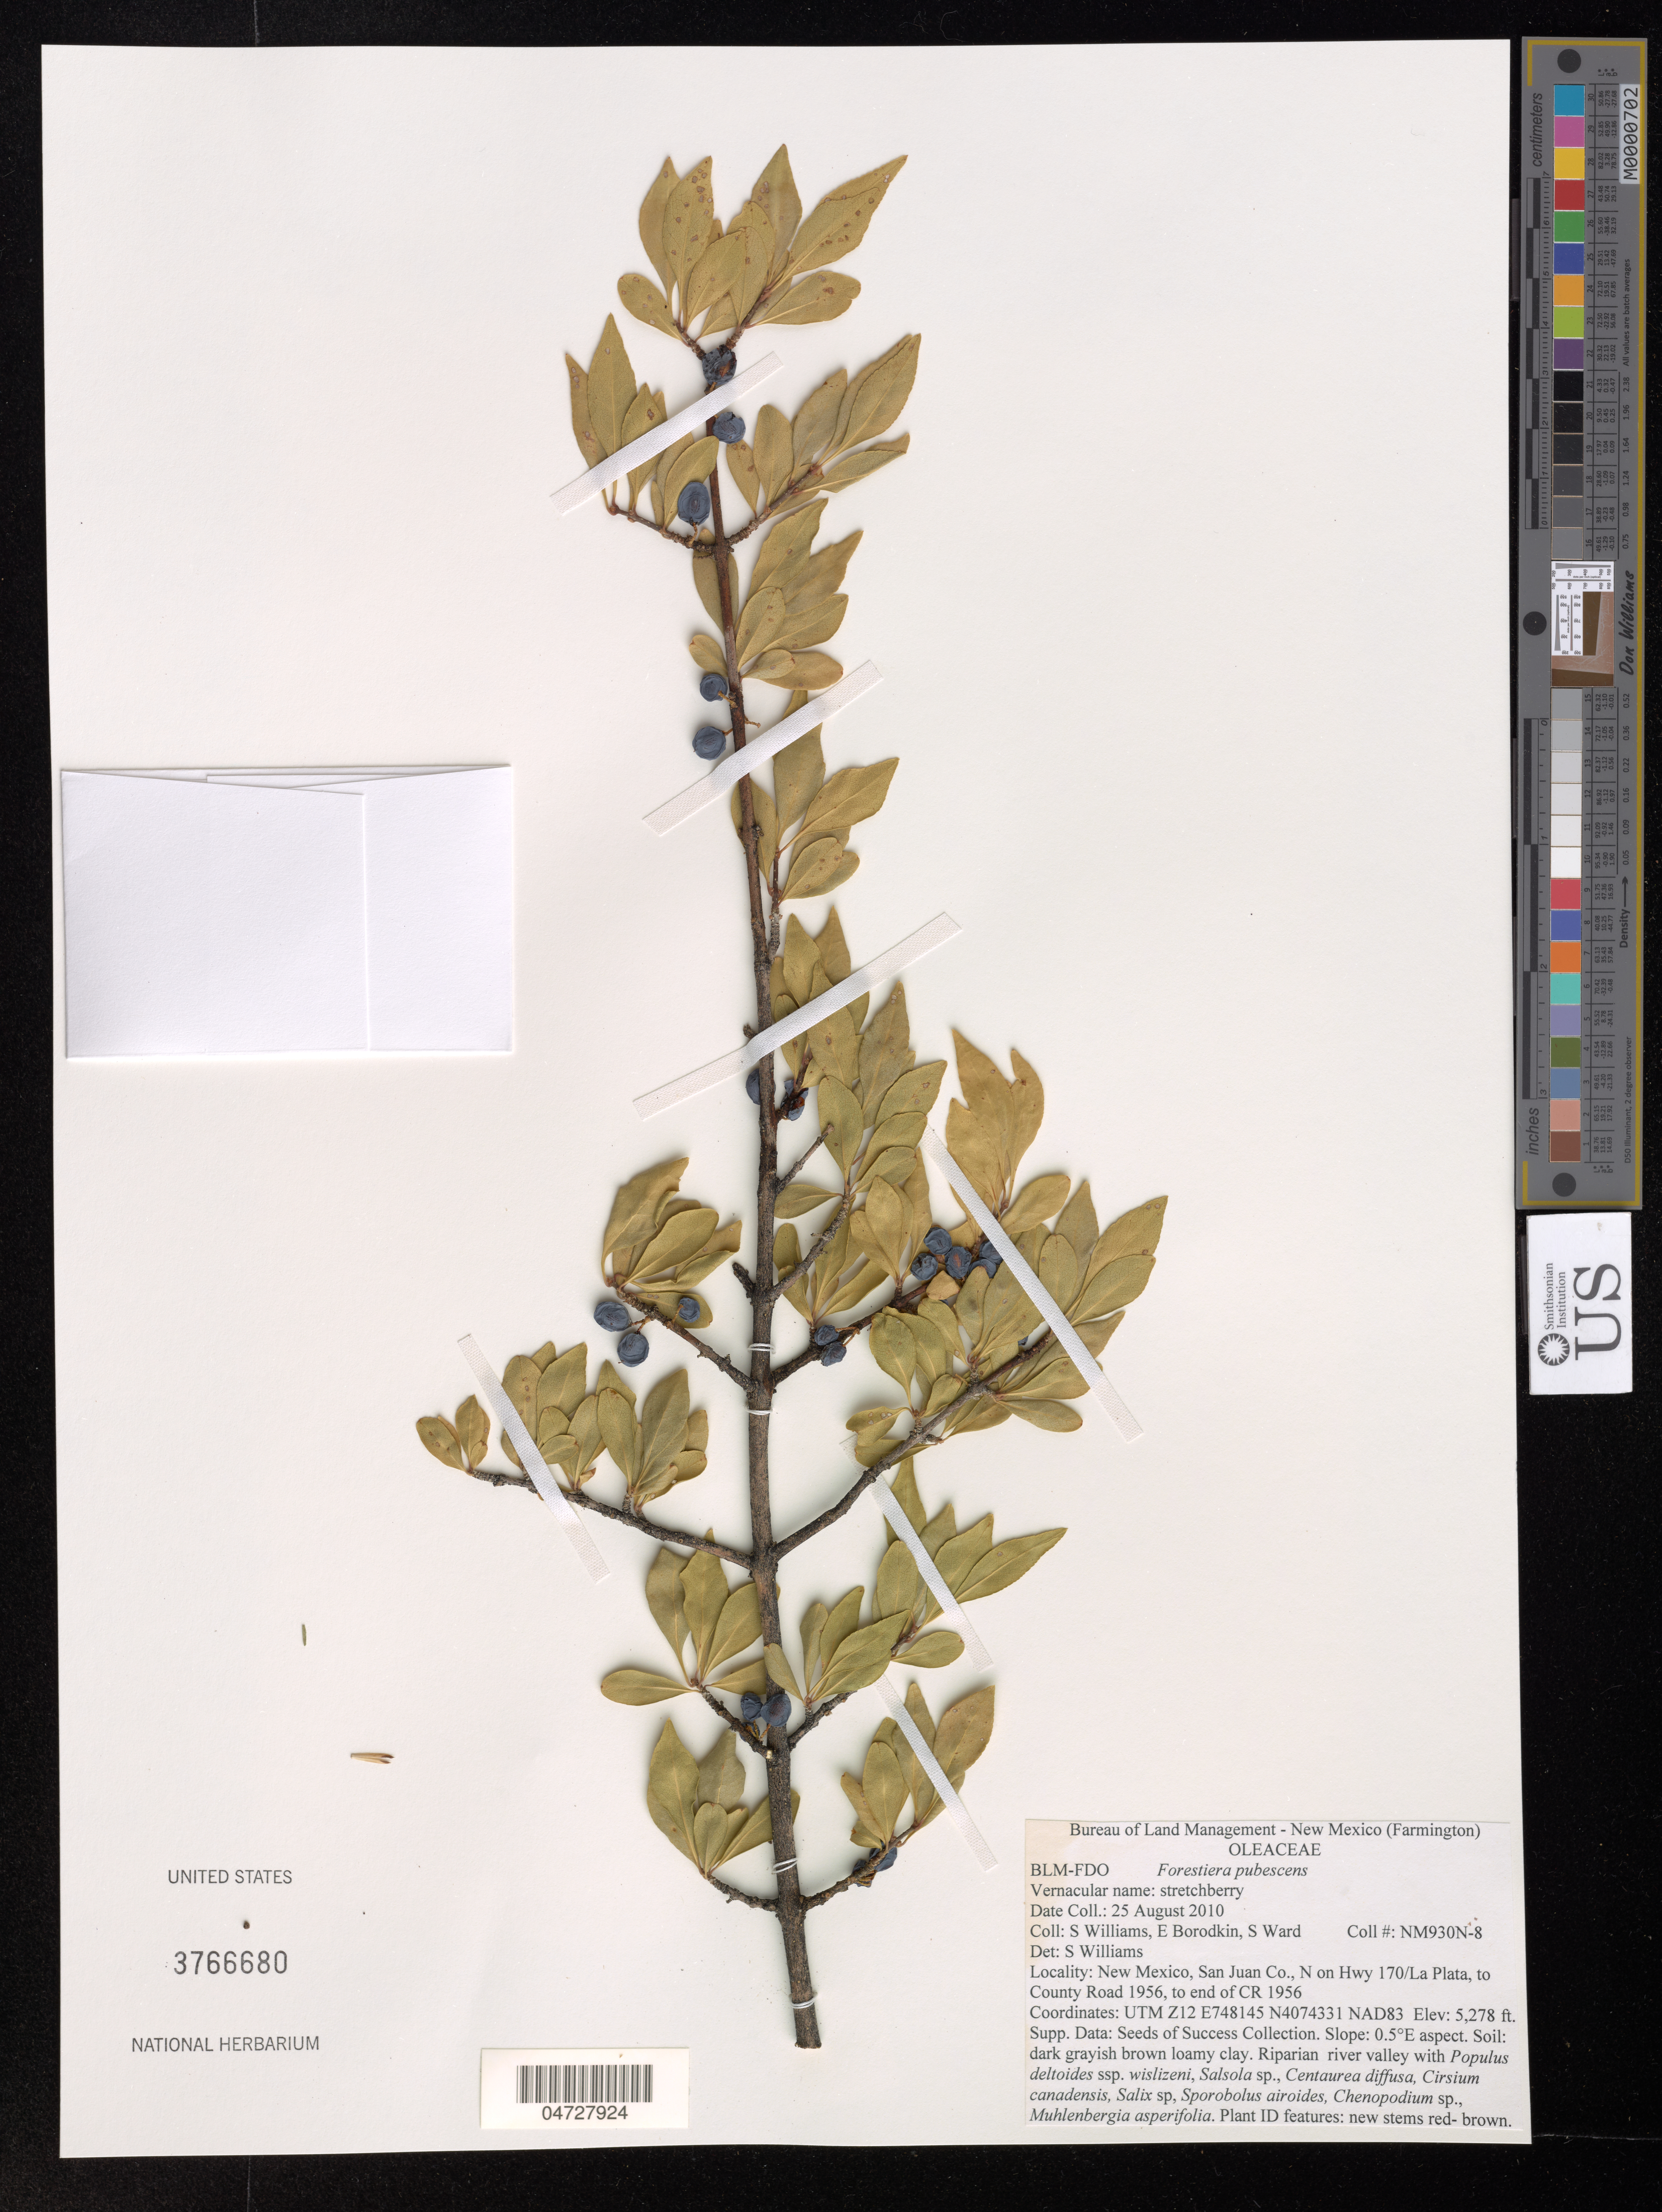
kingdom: Plantae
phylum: Tracheophyta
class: Magnoliopsida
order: Lamiales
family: Oleaceae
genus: Forestiera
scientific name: Forestiera pubescens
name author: Nutt.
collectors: S. Williams, E. Borodkin & S. Ward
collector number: NM930N-8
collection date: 2010-08-25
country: United States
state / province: New Mexico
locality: San Juan Co., N on Hwy 170/La Plata, to County Road 1956, to end of CR 1956.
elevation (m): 1609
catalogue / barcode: US 3766680